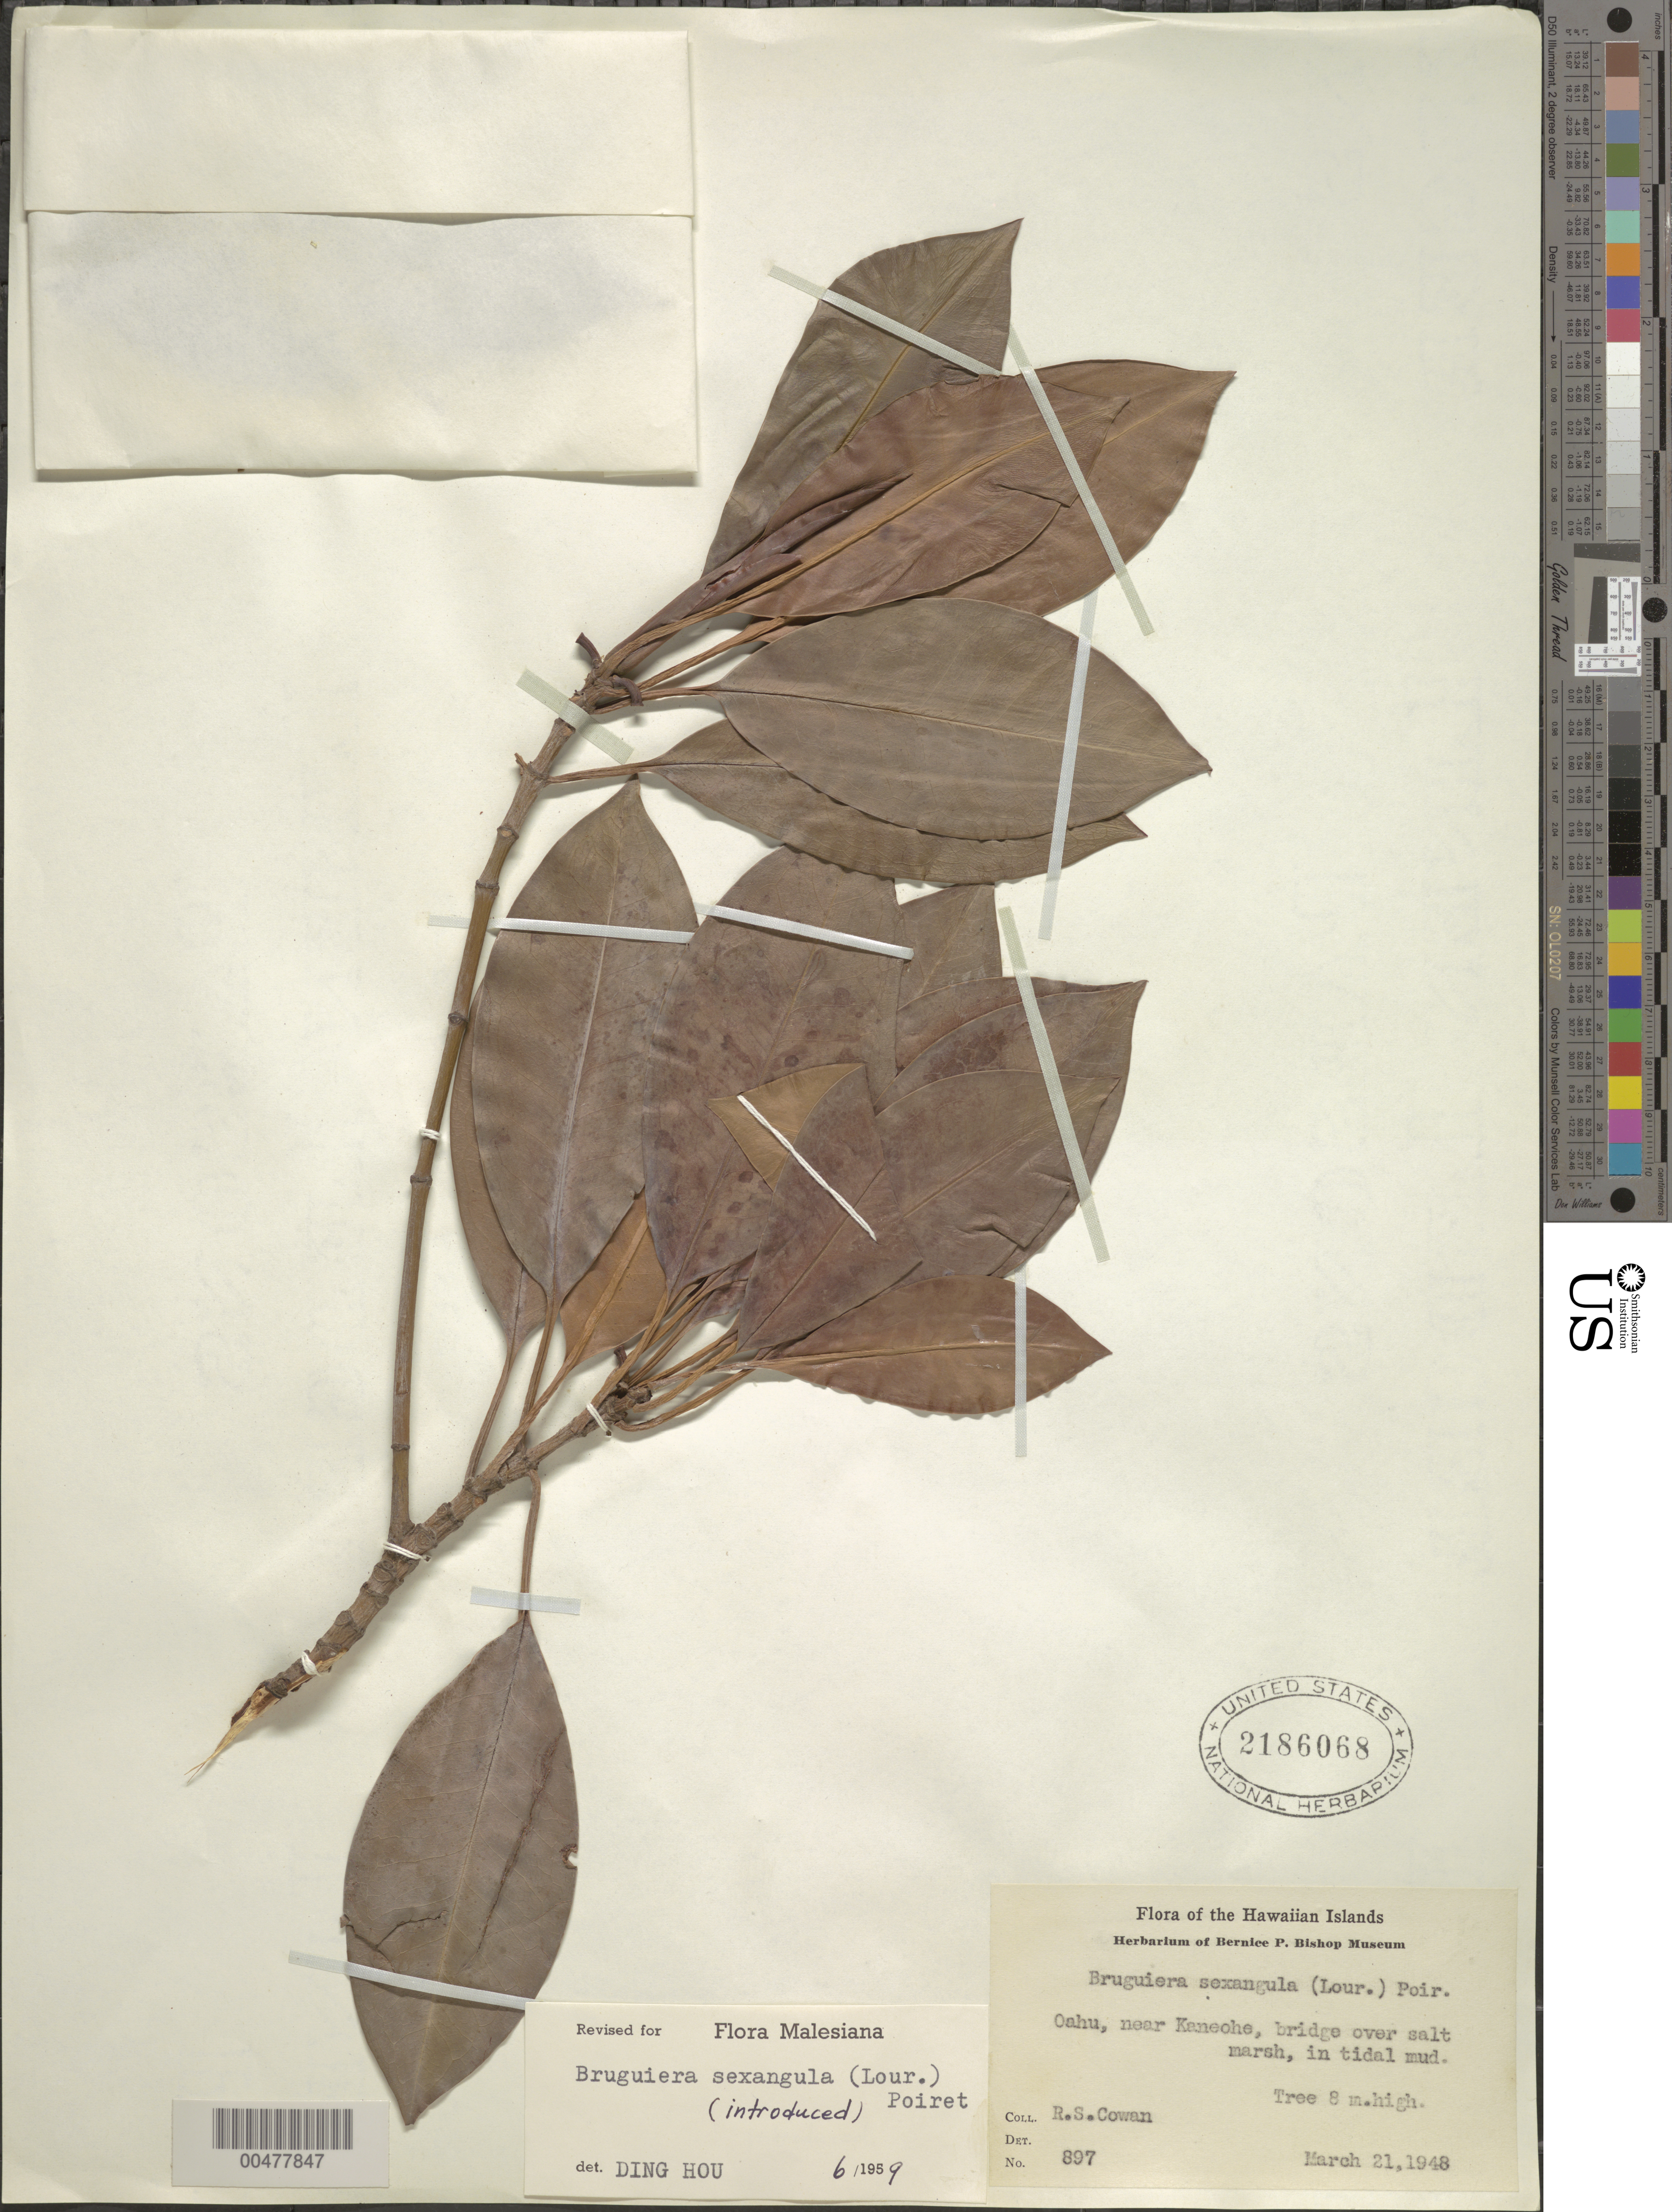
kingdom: Plantae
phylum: Tracheophyta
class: Magnoliopsida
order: Malpighiales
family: Rhizophoraceae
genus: Bruguiera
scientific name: Bruguiera sexangula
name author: (Lour.) Poir.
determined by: Ding Hou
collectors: R. S. Cowan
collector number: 897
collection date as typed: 21 Mar 1948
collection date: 1948-03-21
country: United States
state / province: Hawaii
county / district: Honolulu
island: Oahu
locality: Near Kaneohe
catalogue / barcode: US 2186068